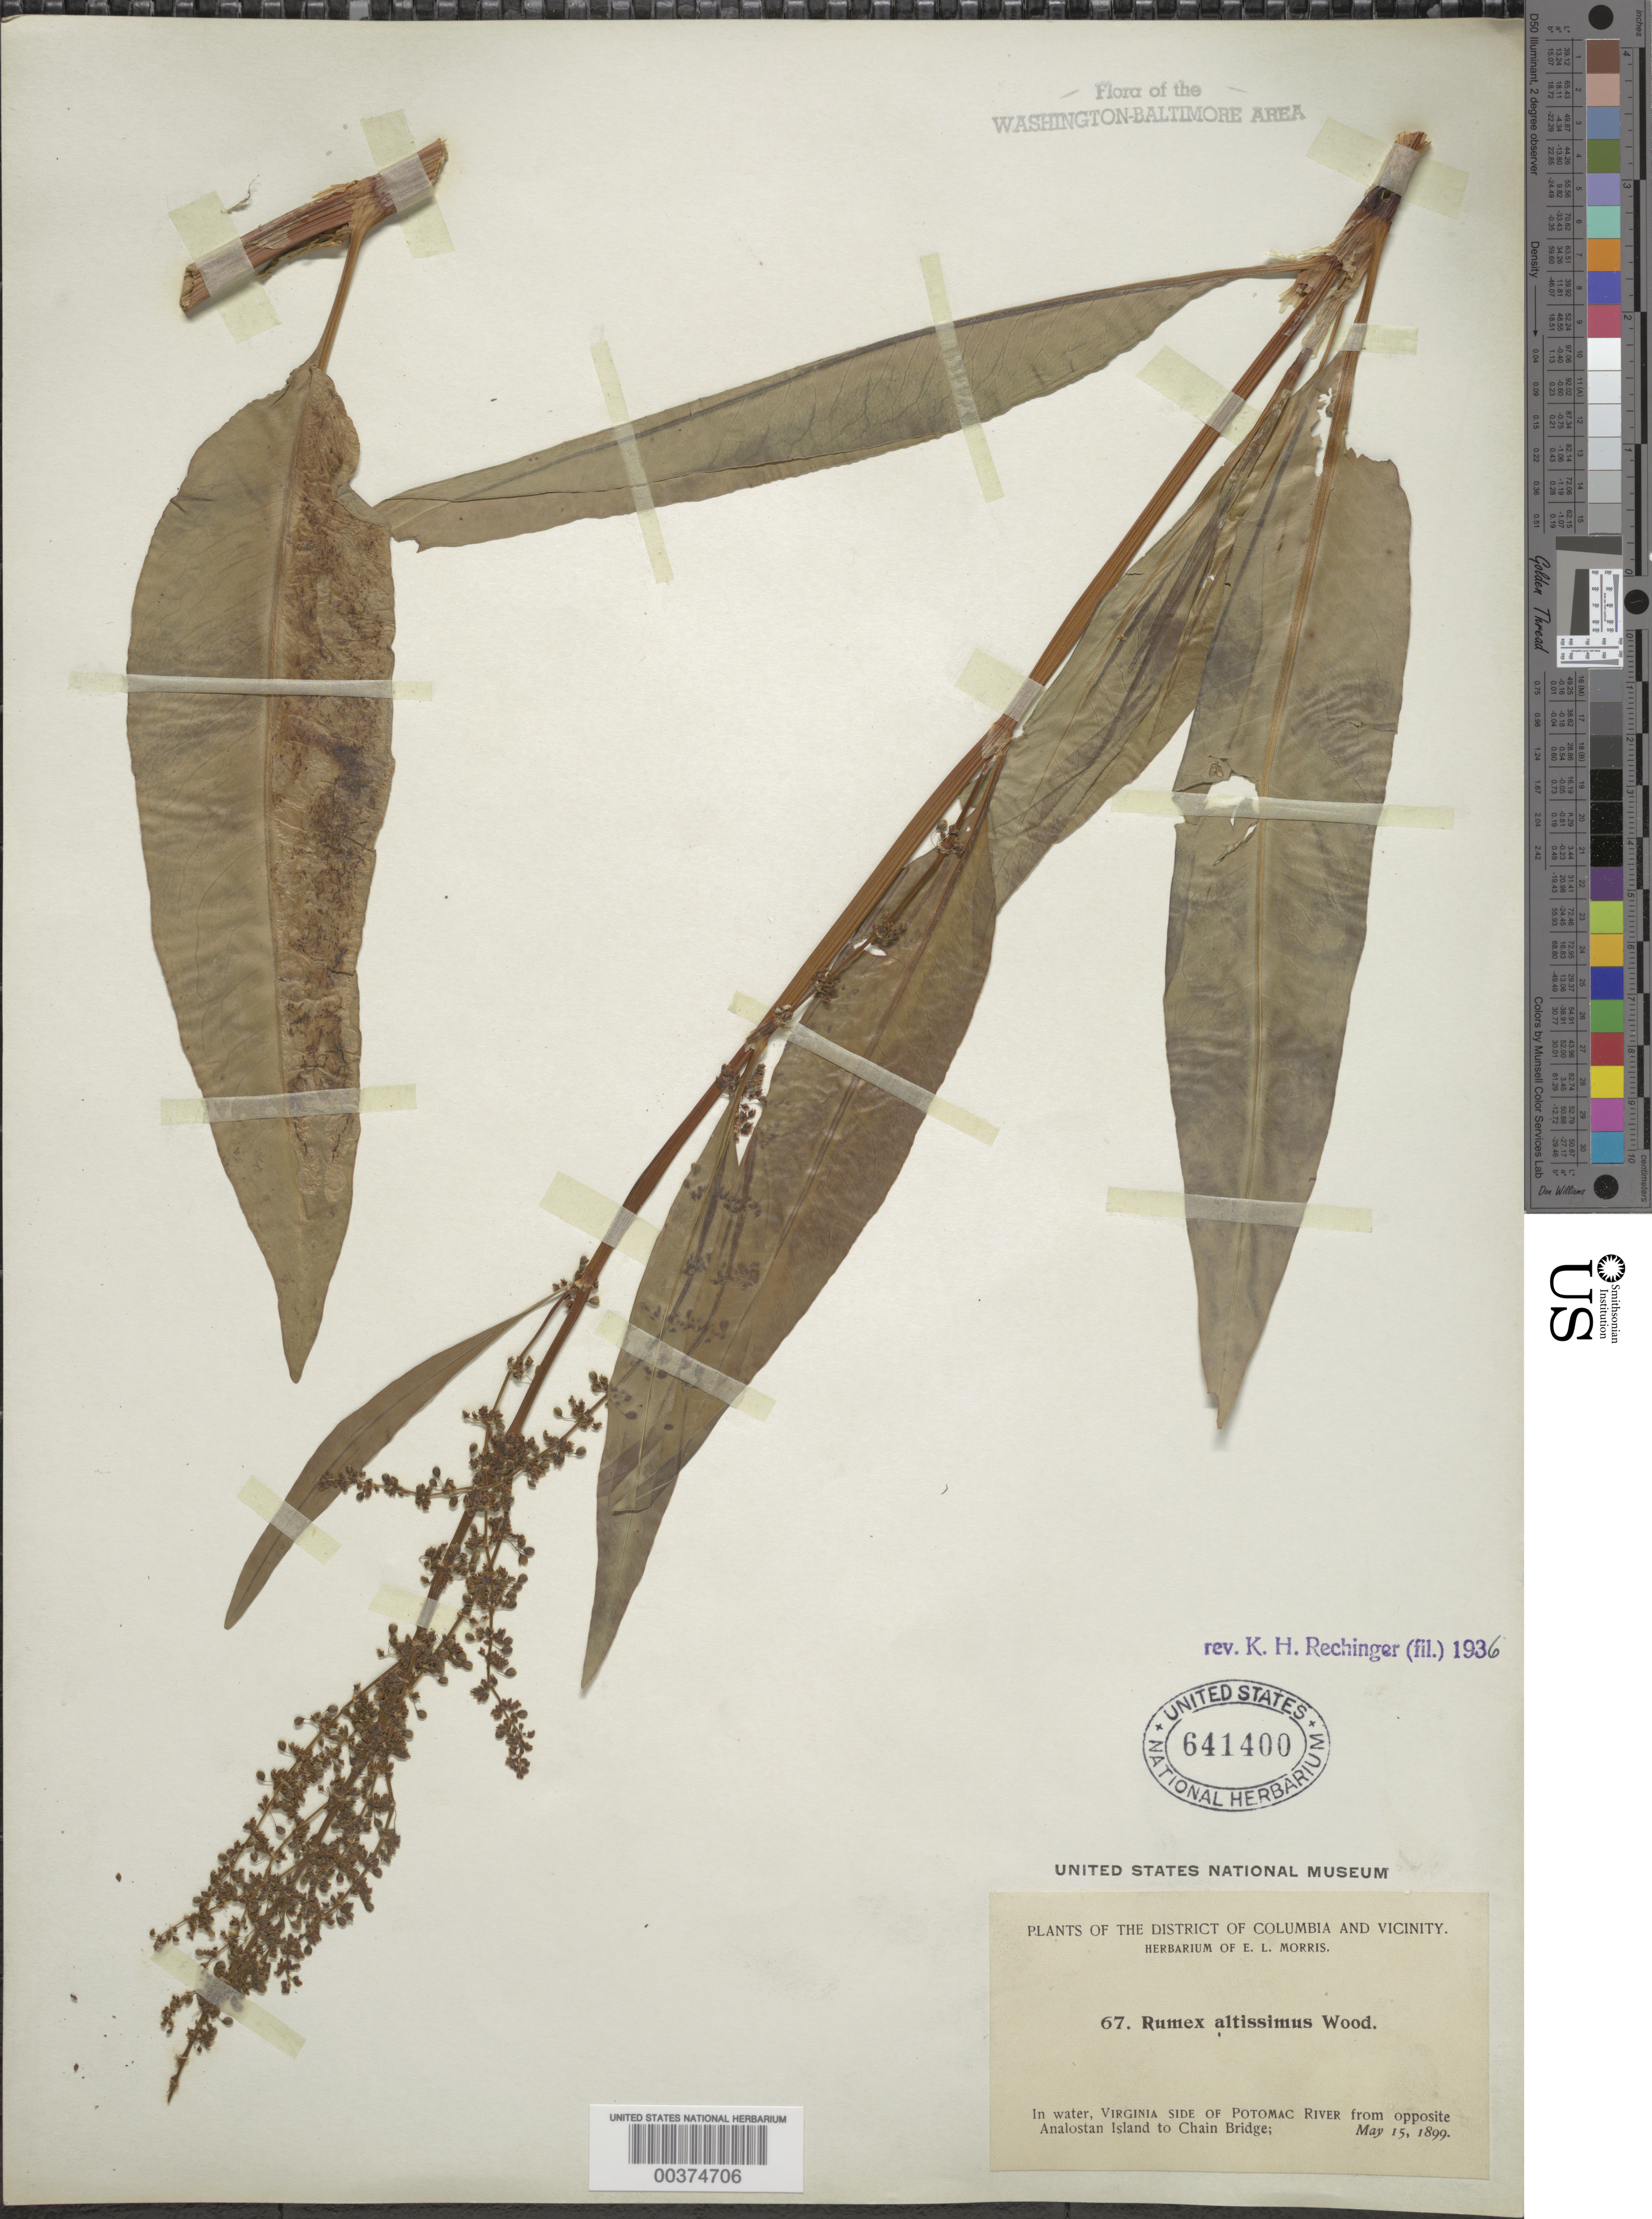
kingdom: Plantae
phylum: Tracheophyta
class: Magnoliopsida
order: Caryophyllales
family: Polygonaceae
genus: Rumex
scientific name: Rumex altissimus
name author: Alph. Wood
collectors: E. L. Morris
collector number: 67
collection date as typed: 15 May 1899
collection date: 1899-05-15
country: United States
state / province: Virginia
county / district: Arlington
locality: Opposite Analostan Island to Chain Bridge, river banks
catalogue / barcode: US 641400